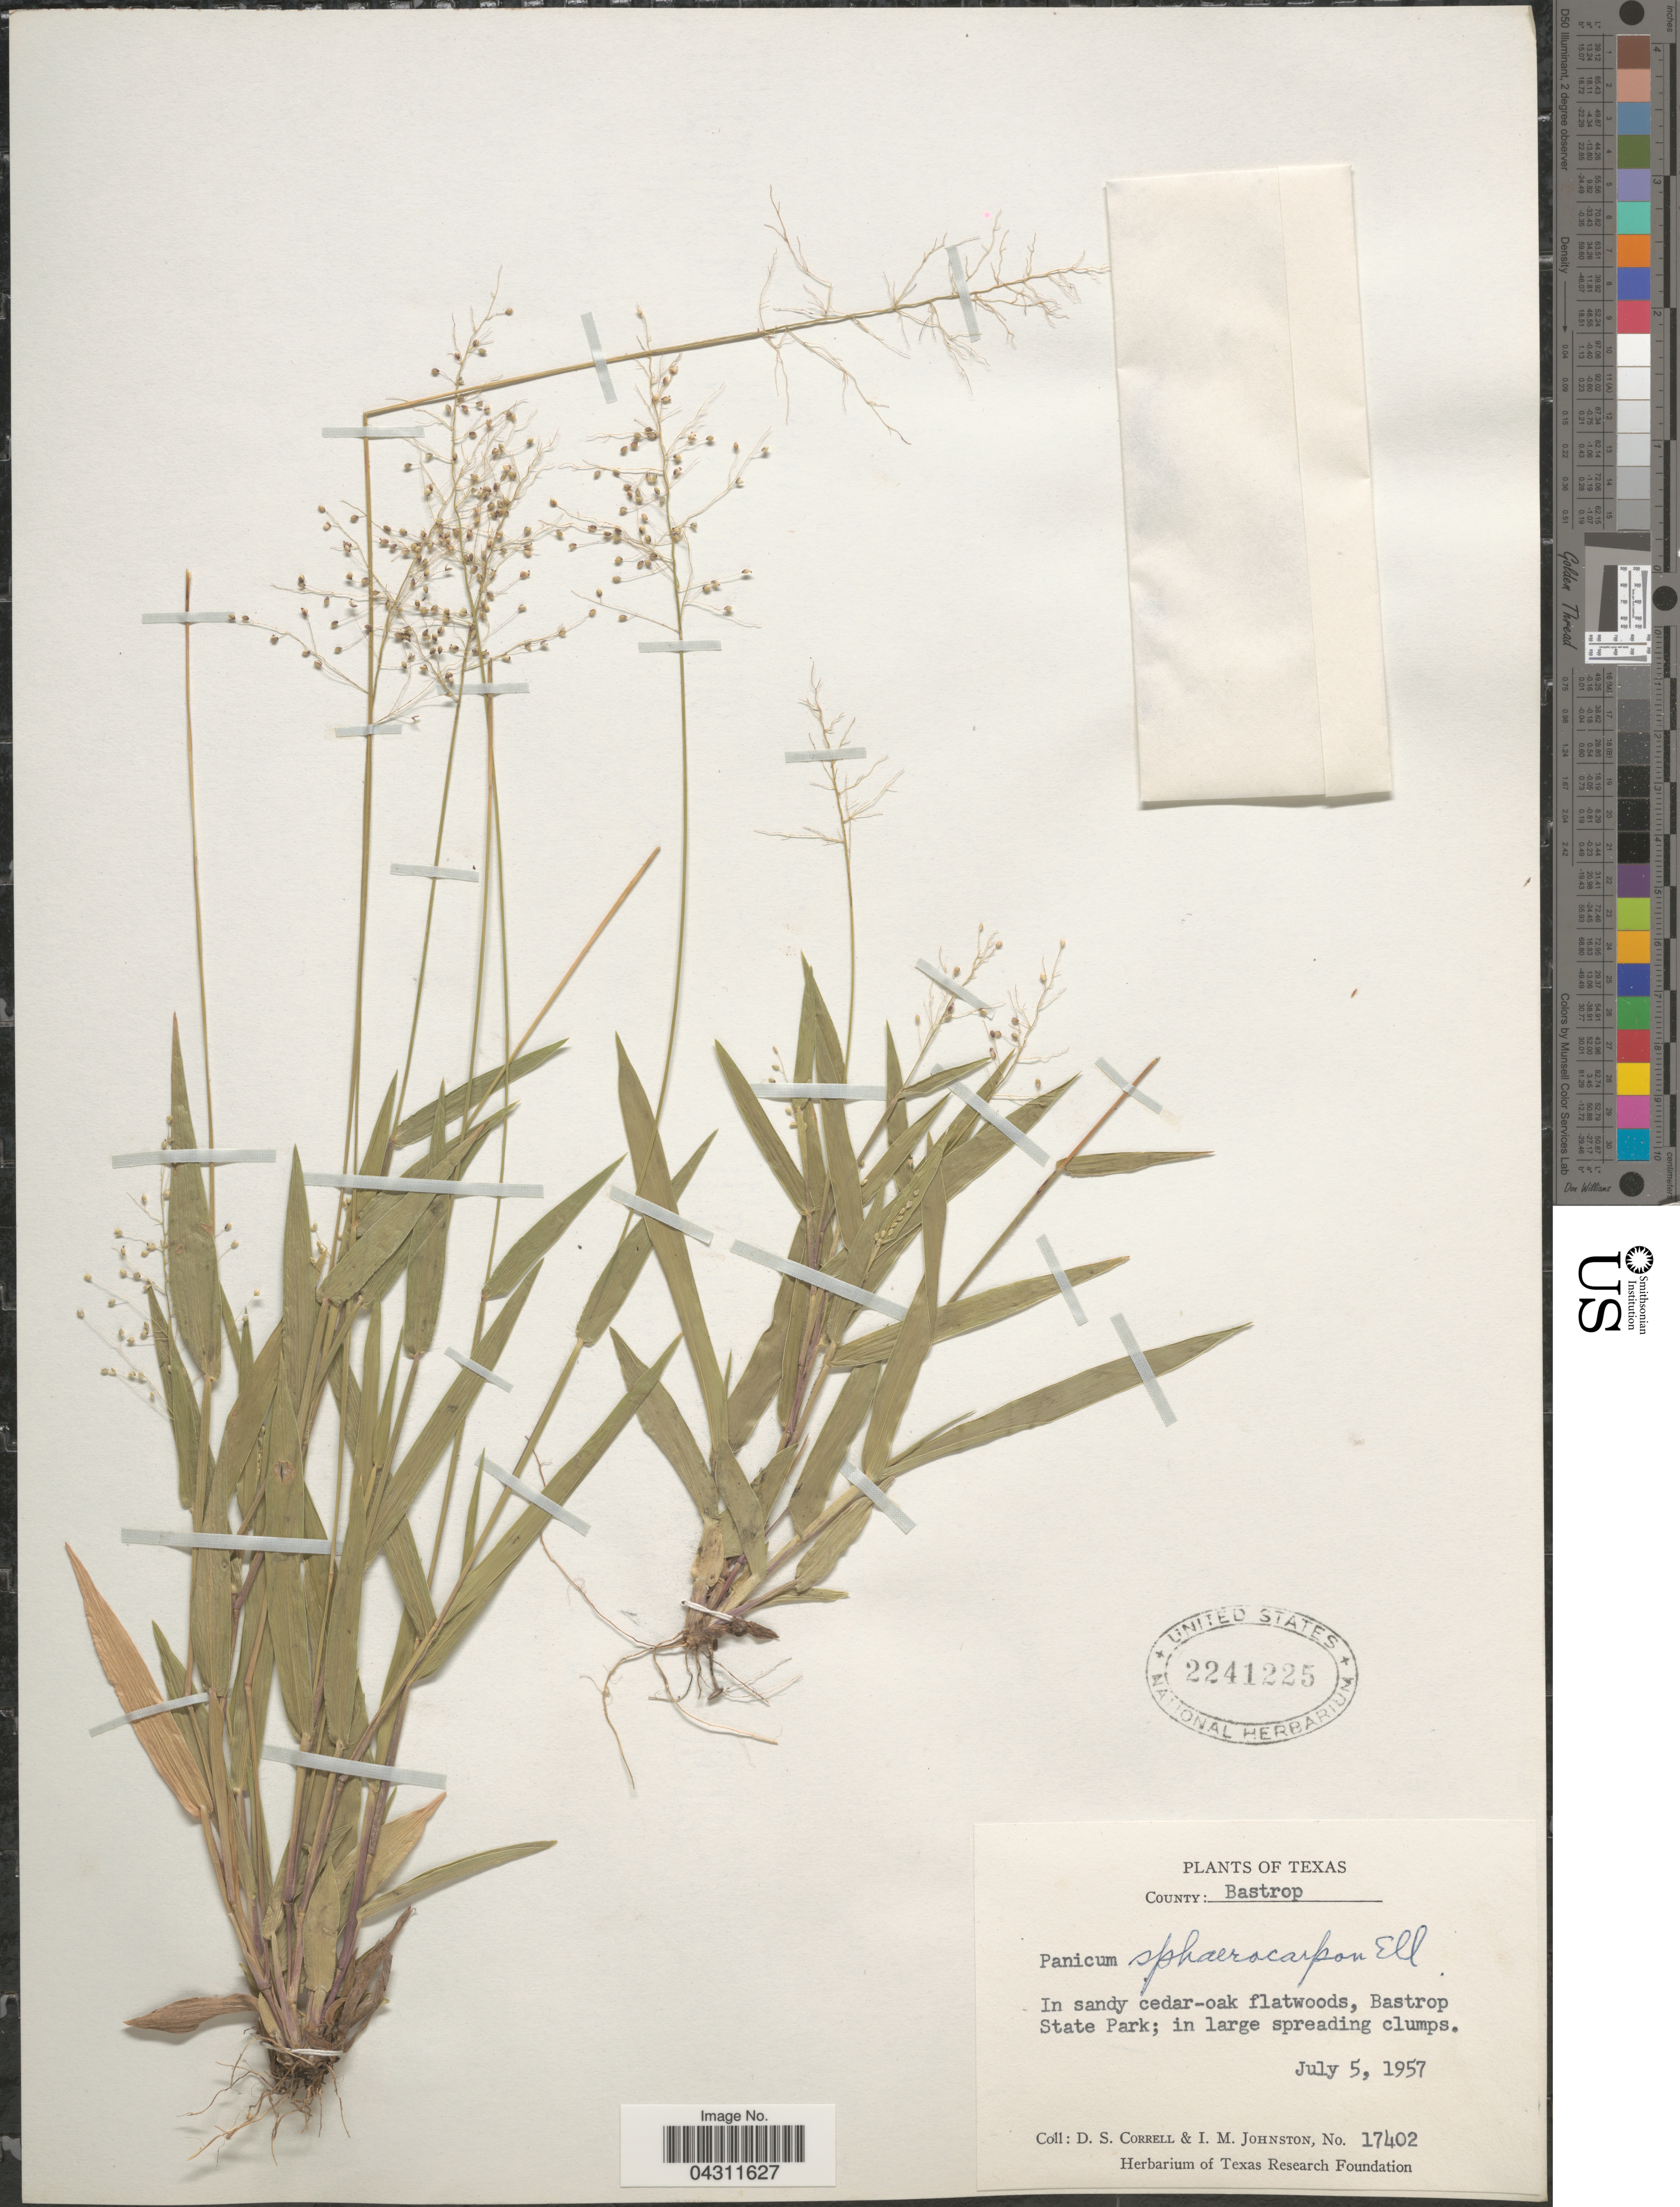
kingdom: Plantae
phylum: Tracheophyta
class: Liliopsida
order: Poales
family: Poaceae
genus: Dichanthelium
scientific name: Dichanthelium strigosum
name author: (Muhl. ex Elliott) Freckmann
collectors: D. S. Correll & I.M. Johnston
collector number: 17402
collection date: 1957-07-05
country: United States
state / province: Texas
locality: County: Bastrop. In sandy cedar-oak flatwoods, Bastrop State Park.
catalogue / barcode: US 2241225